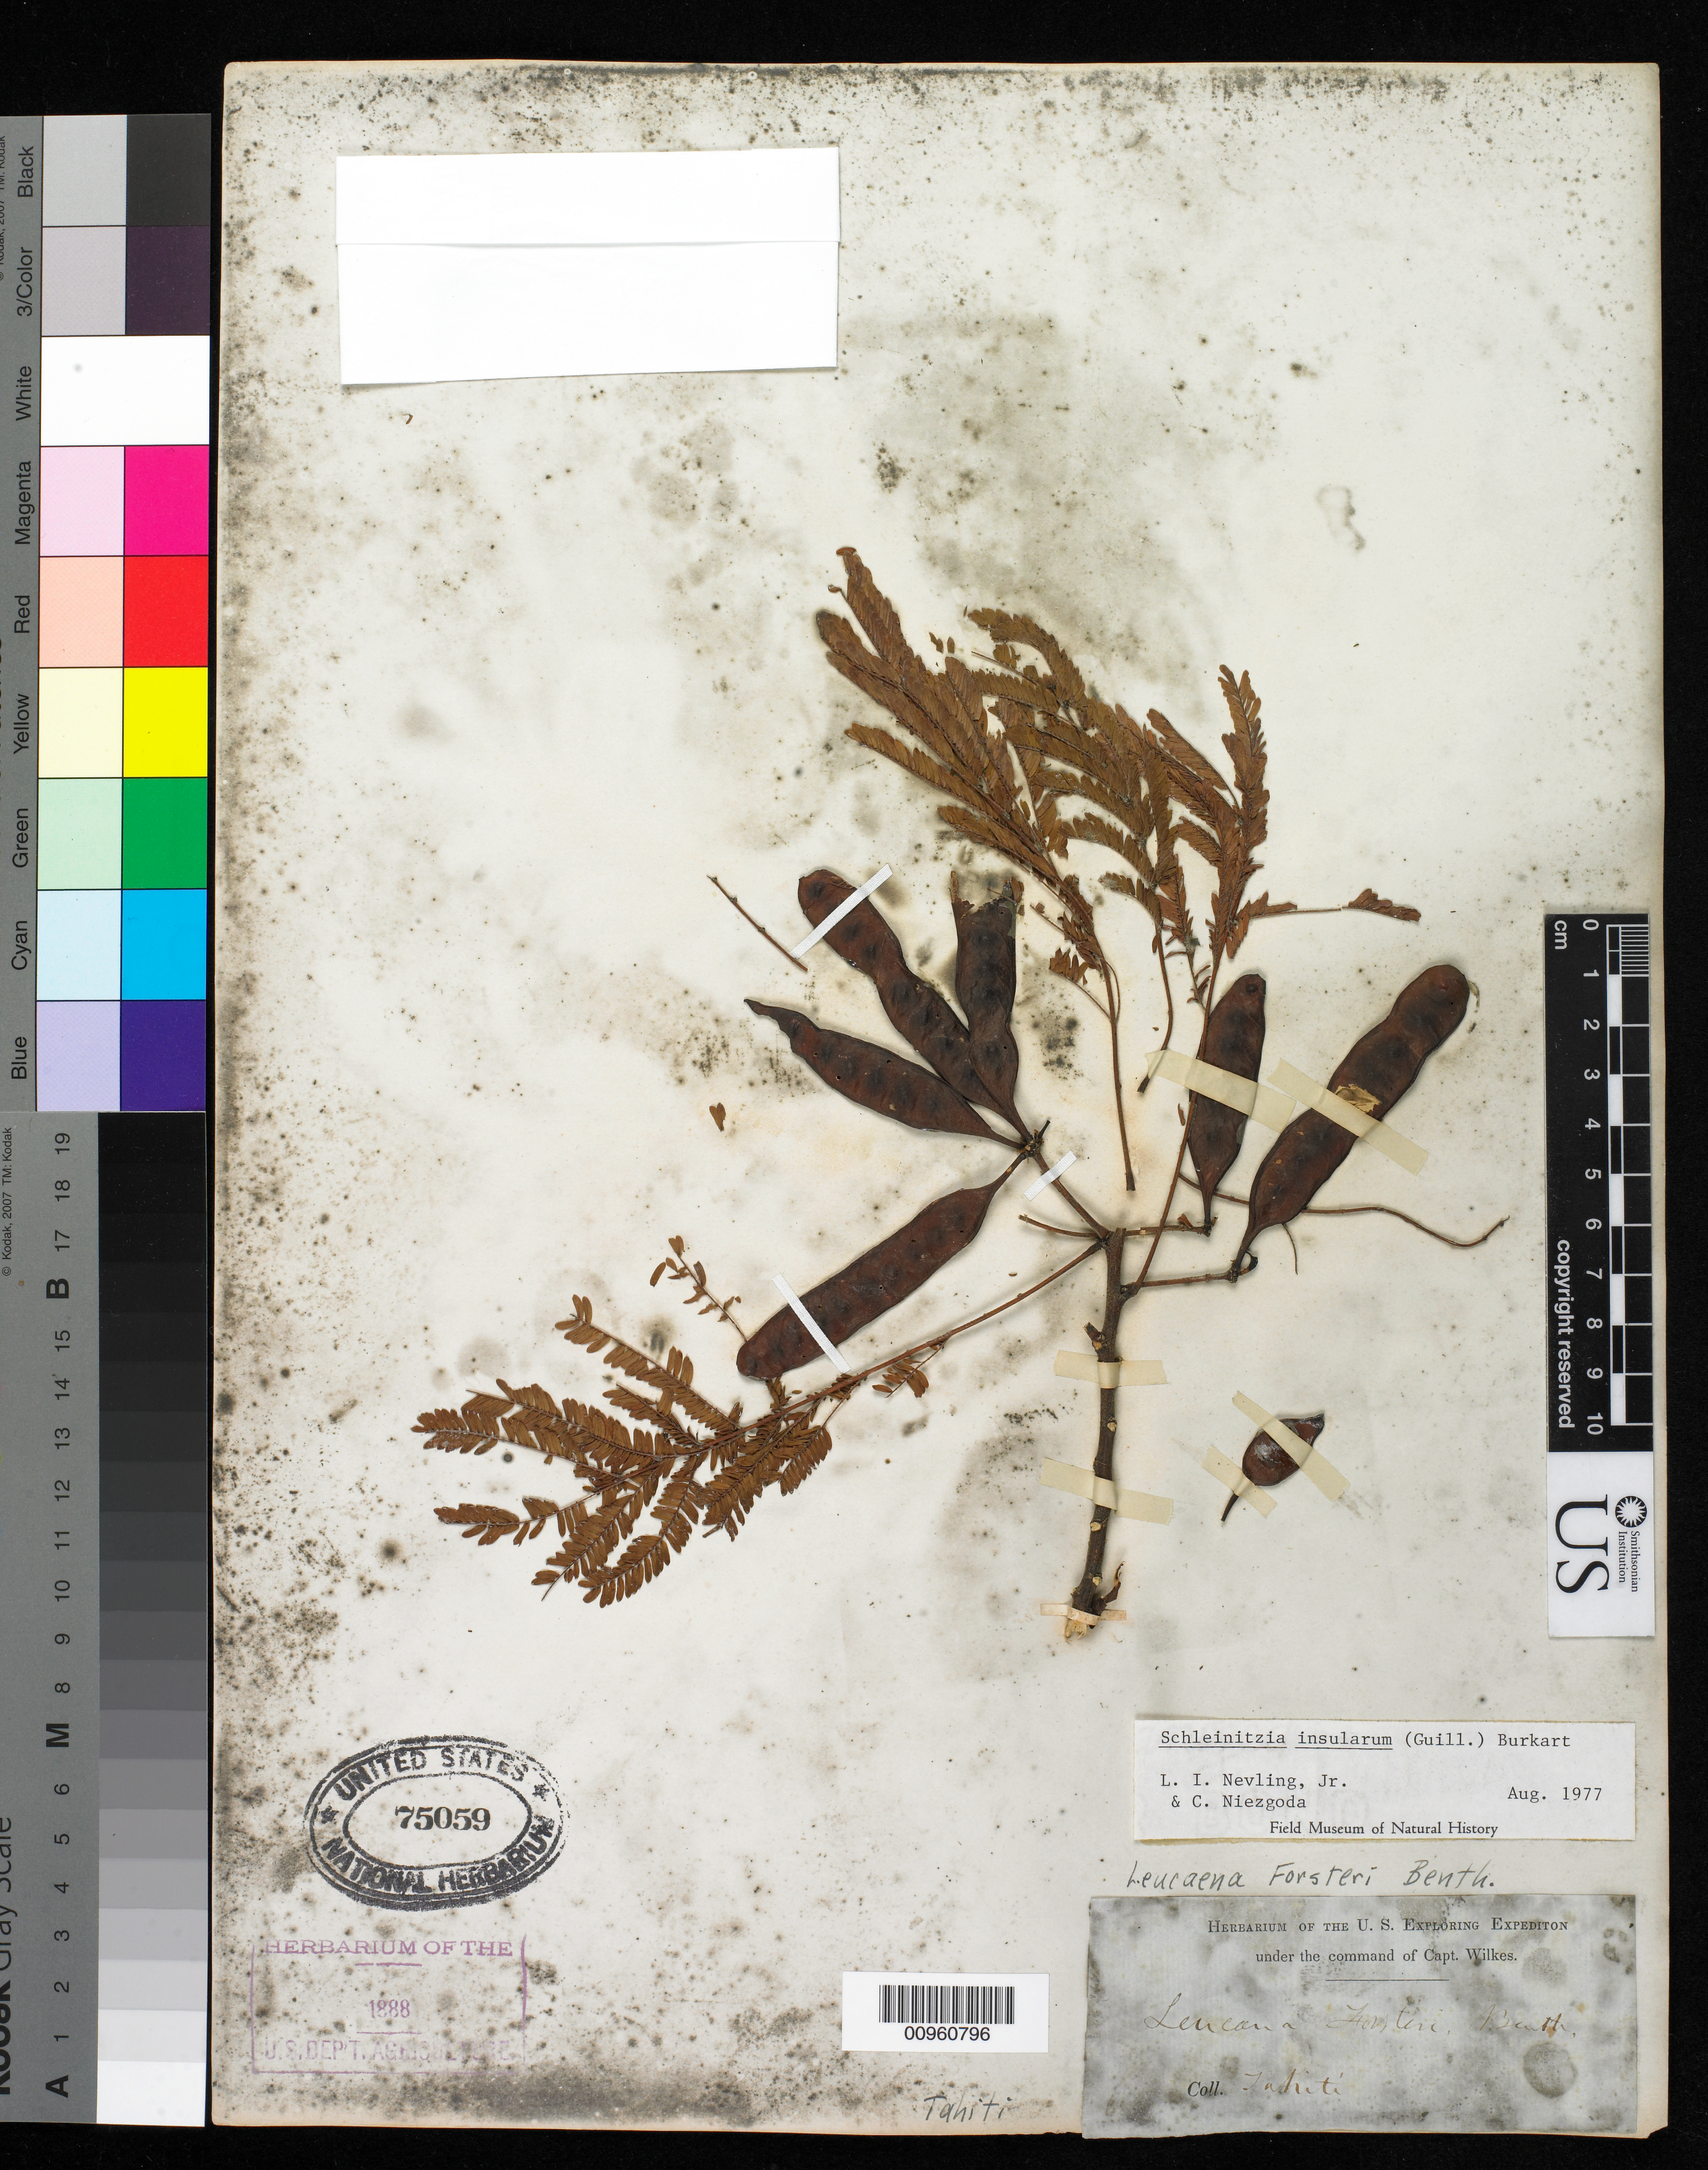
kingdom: Plantae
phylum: Tracheophyta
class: Magnoliopsida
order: Fabales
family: Fabaceae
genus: Schleinitzia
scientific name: Schleinitzia insularum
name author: (Guill.) Burkart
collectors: Wilkes Explor. Exped.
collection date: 1838/1842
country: French Polynesia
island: Tahiti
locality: Tahiti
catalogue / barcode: US 75059